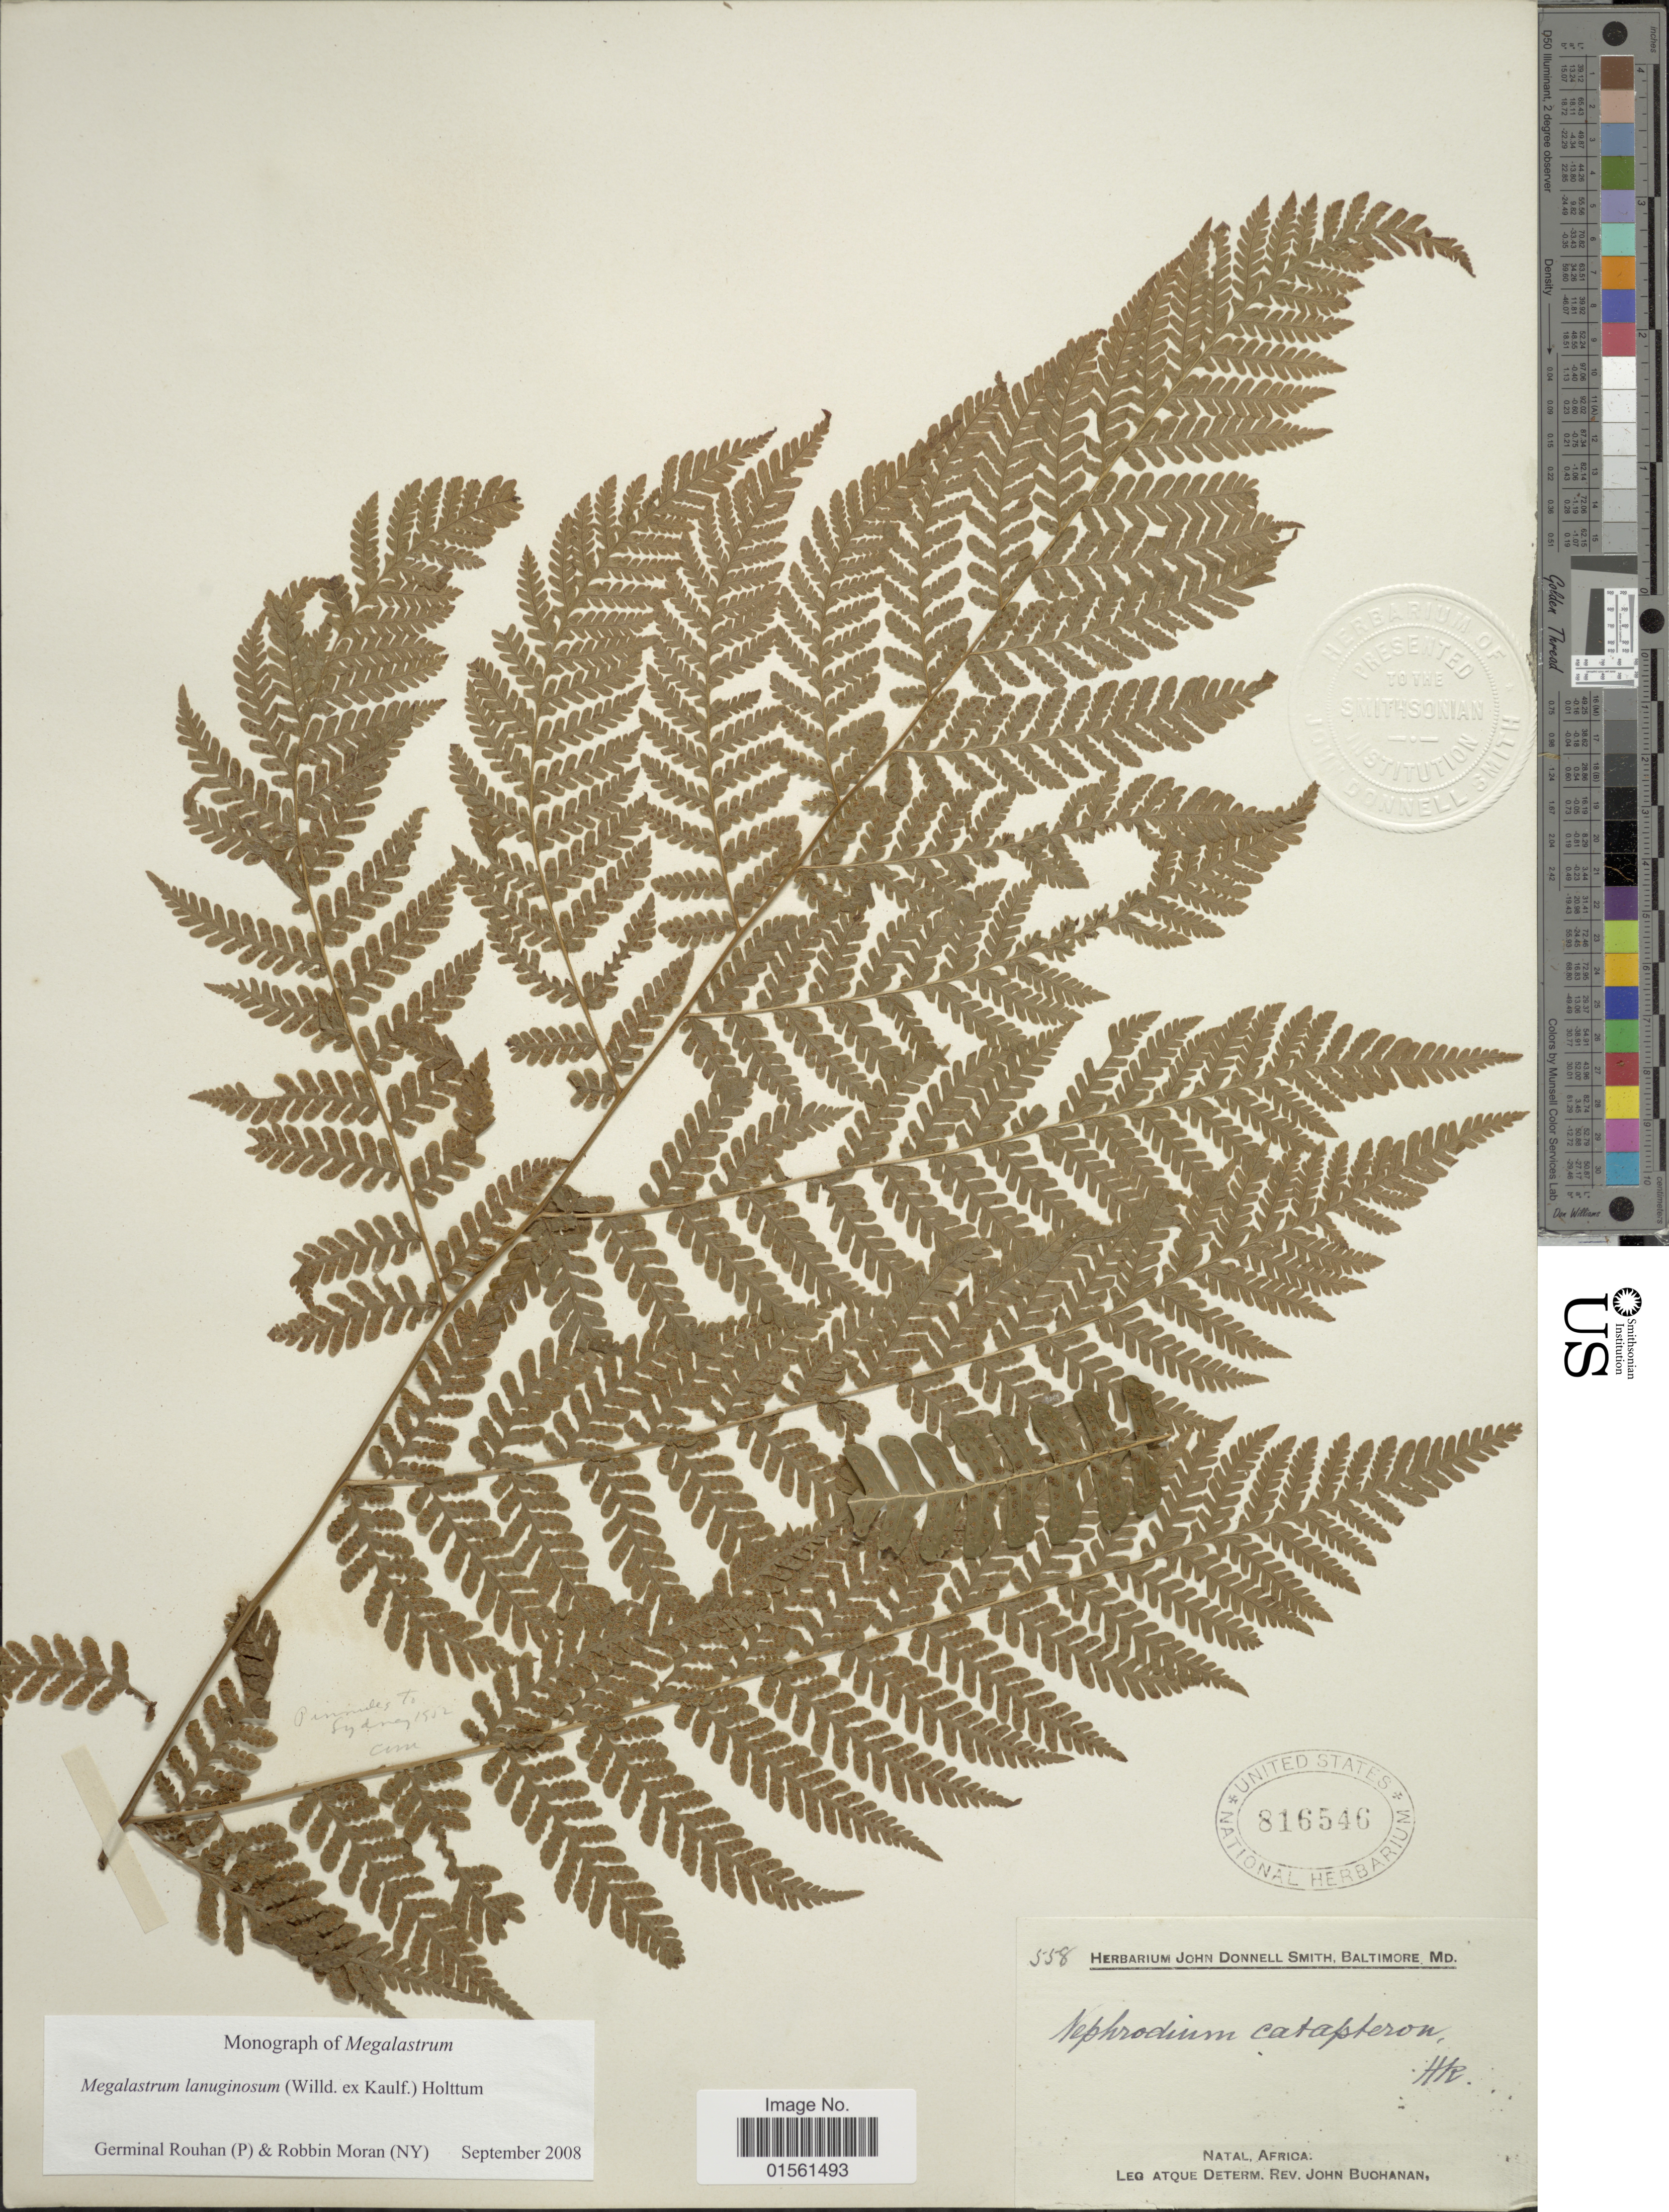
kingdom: Plantae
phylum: Tracheophyta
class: Polypodiopsida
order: Polypodiales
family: Dryopteridaceae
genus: Megalastrum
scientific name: Megalastrum lanuginosum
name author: (Kaulf.) Holttum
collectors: ex Herb. John Donnell Smith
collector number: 558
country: South Africa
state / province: KwaZulu-Natal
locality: Natal, Africa.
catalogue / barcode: US 816546